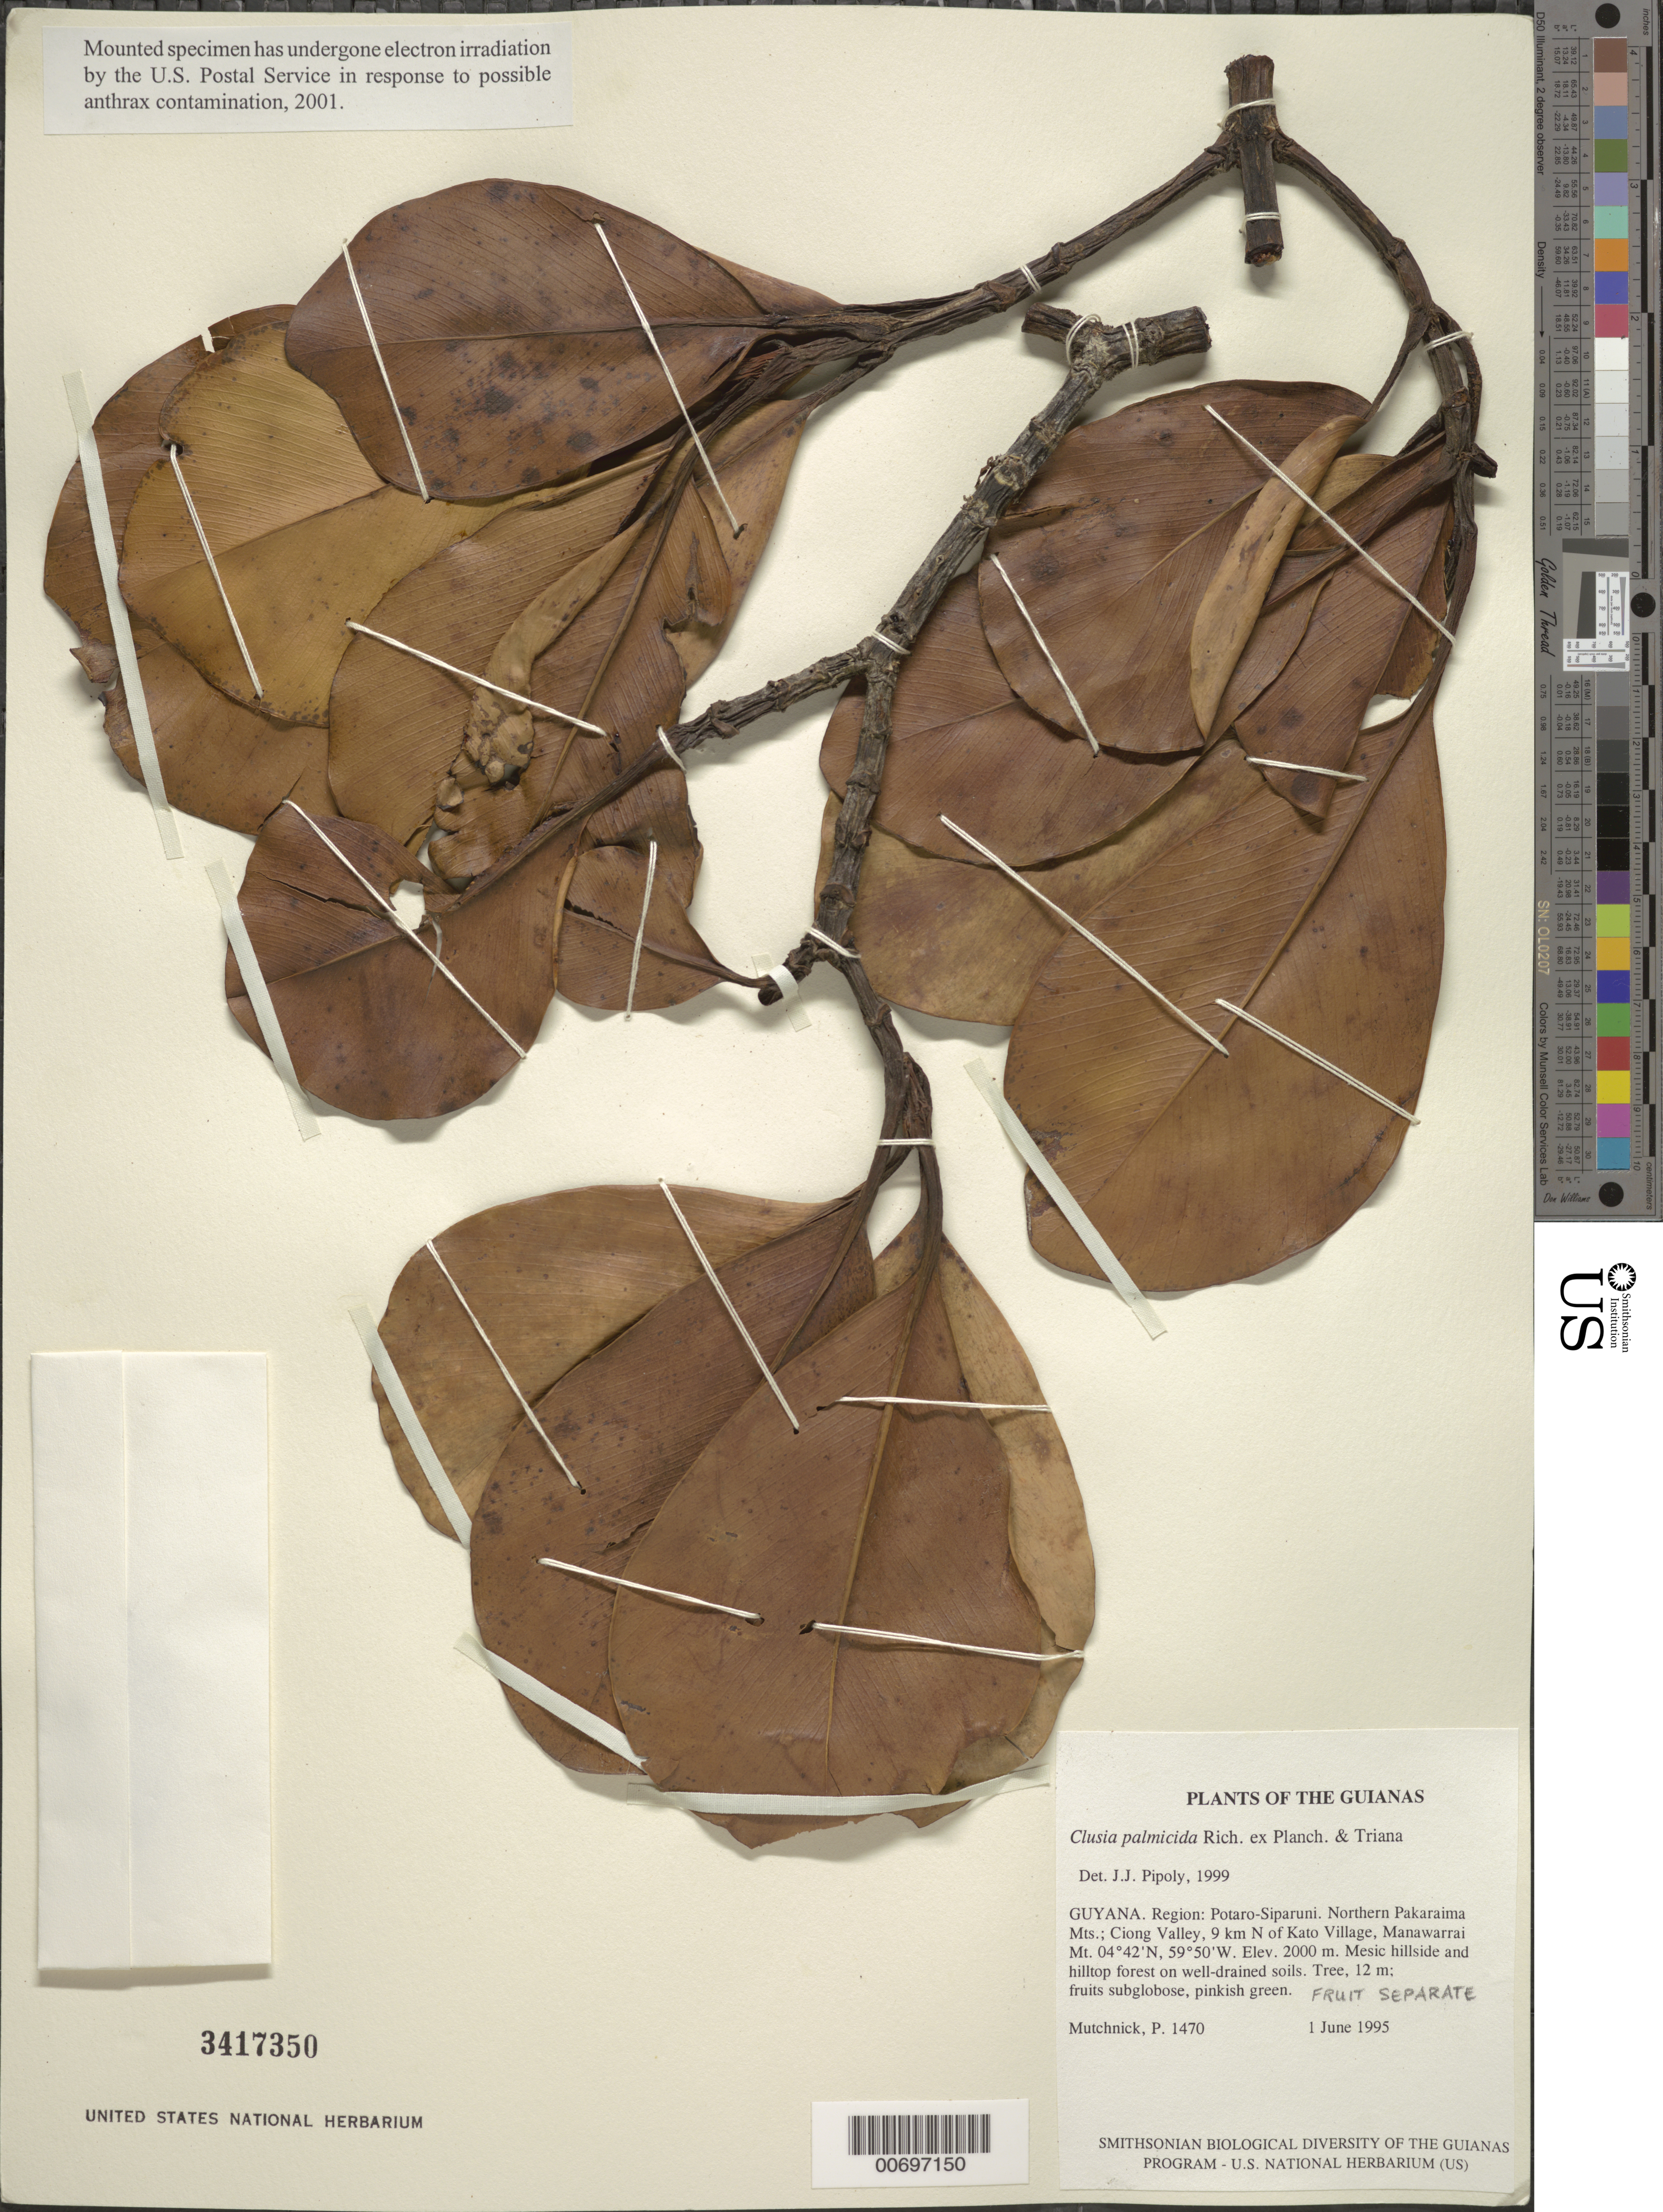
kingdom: Plantae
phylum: Tracheophyta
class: Magnoliopsida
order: Malpighiales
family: Clusiaceae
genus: Clusia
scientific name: Clusia palmicida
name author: Rich.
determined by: Pipoly, J. J., III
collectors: P. Mutchnick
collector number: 1470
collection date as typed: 1 June 1995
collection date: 1995-06-01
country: Guyana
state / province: Potaro-Siparuni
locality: Northern Pakaraima Mts.; Ciong Valley, 9 km N of Kato Village, Manawarrai Mt.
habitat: Mesic hillside and hilltop forest on well-drained soils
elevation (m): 2000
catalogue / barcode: US 3417350